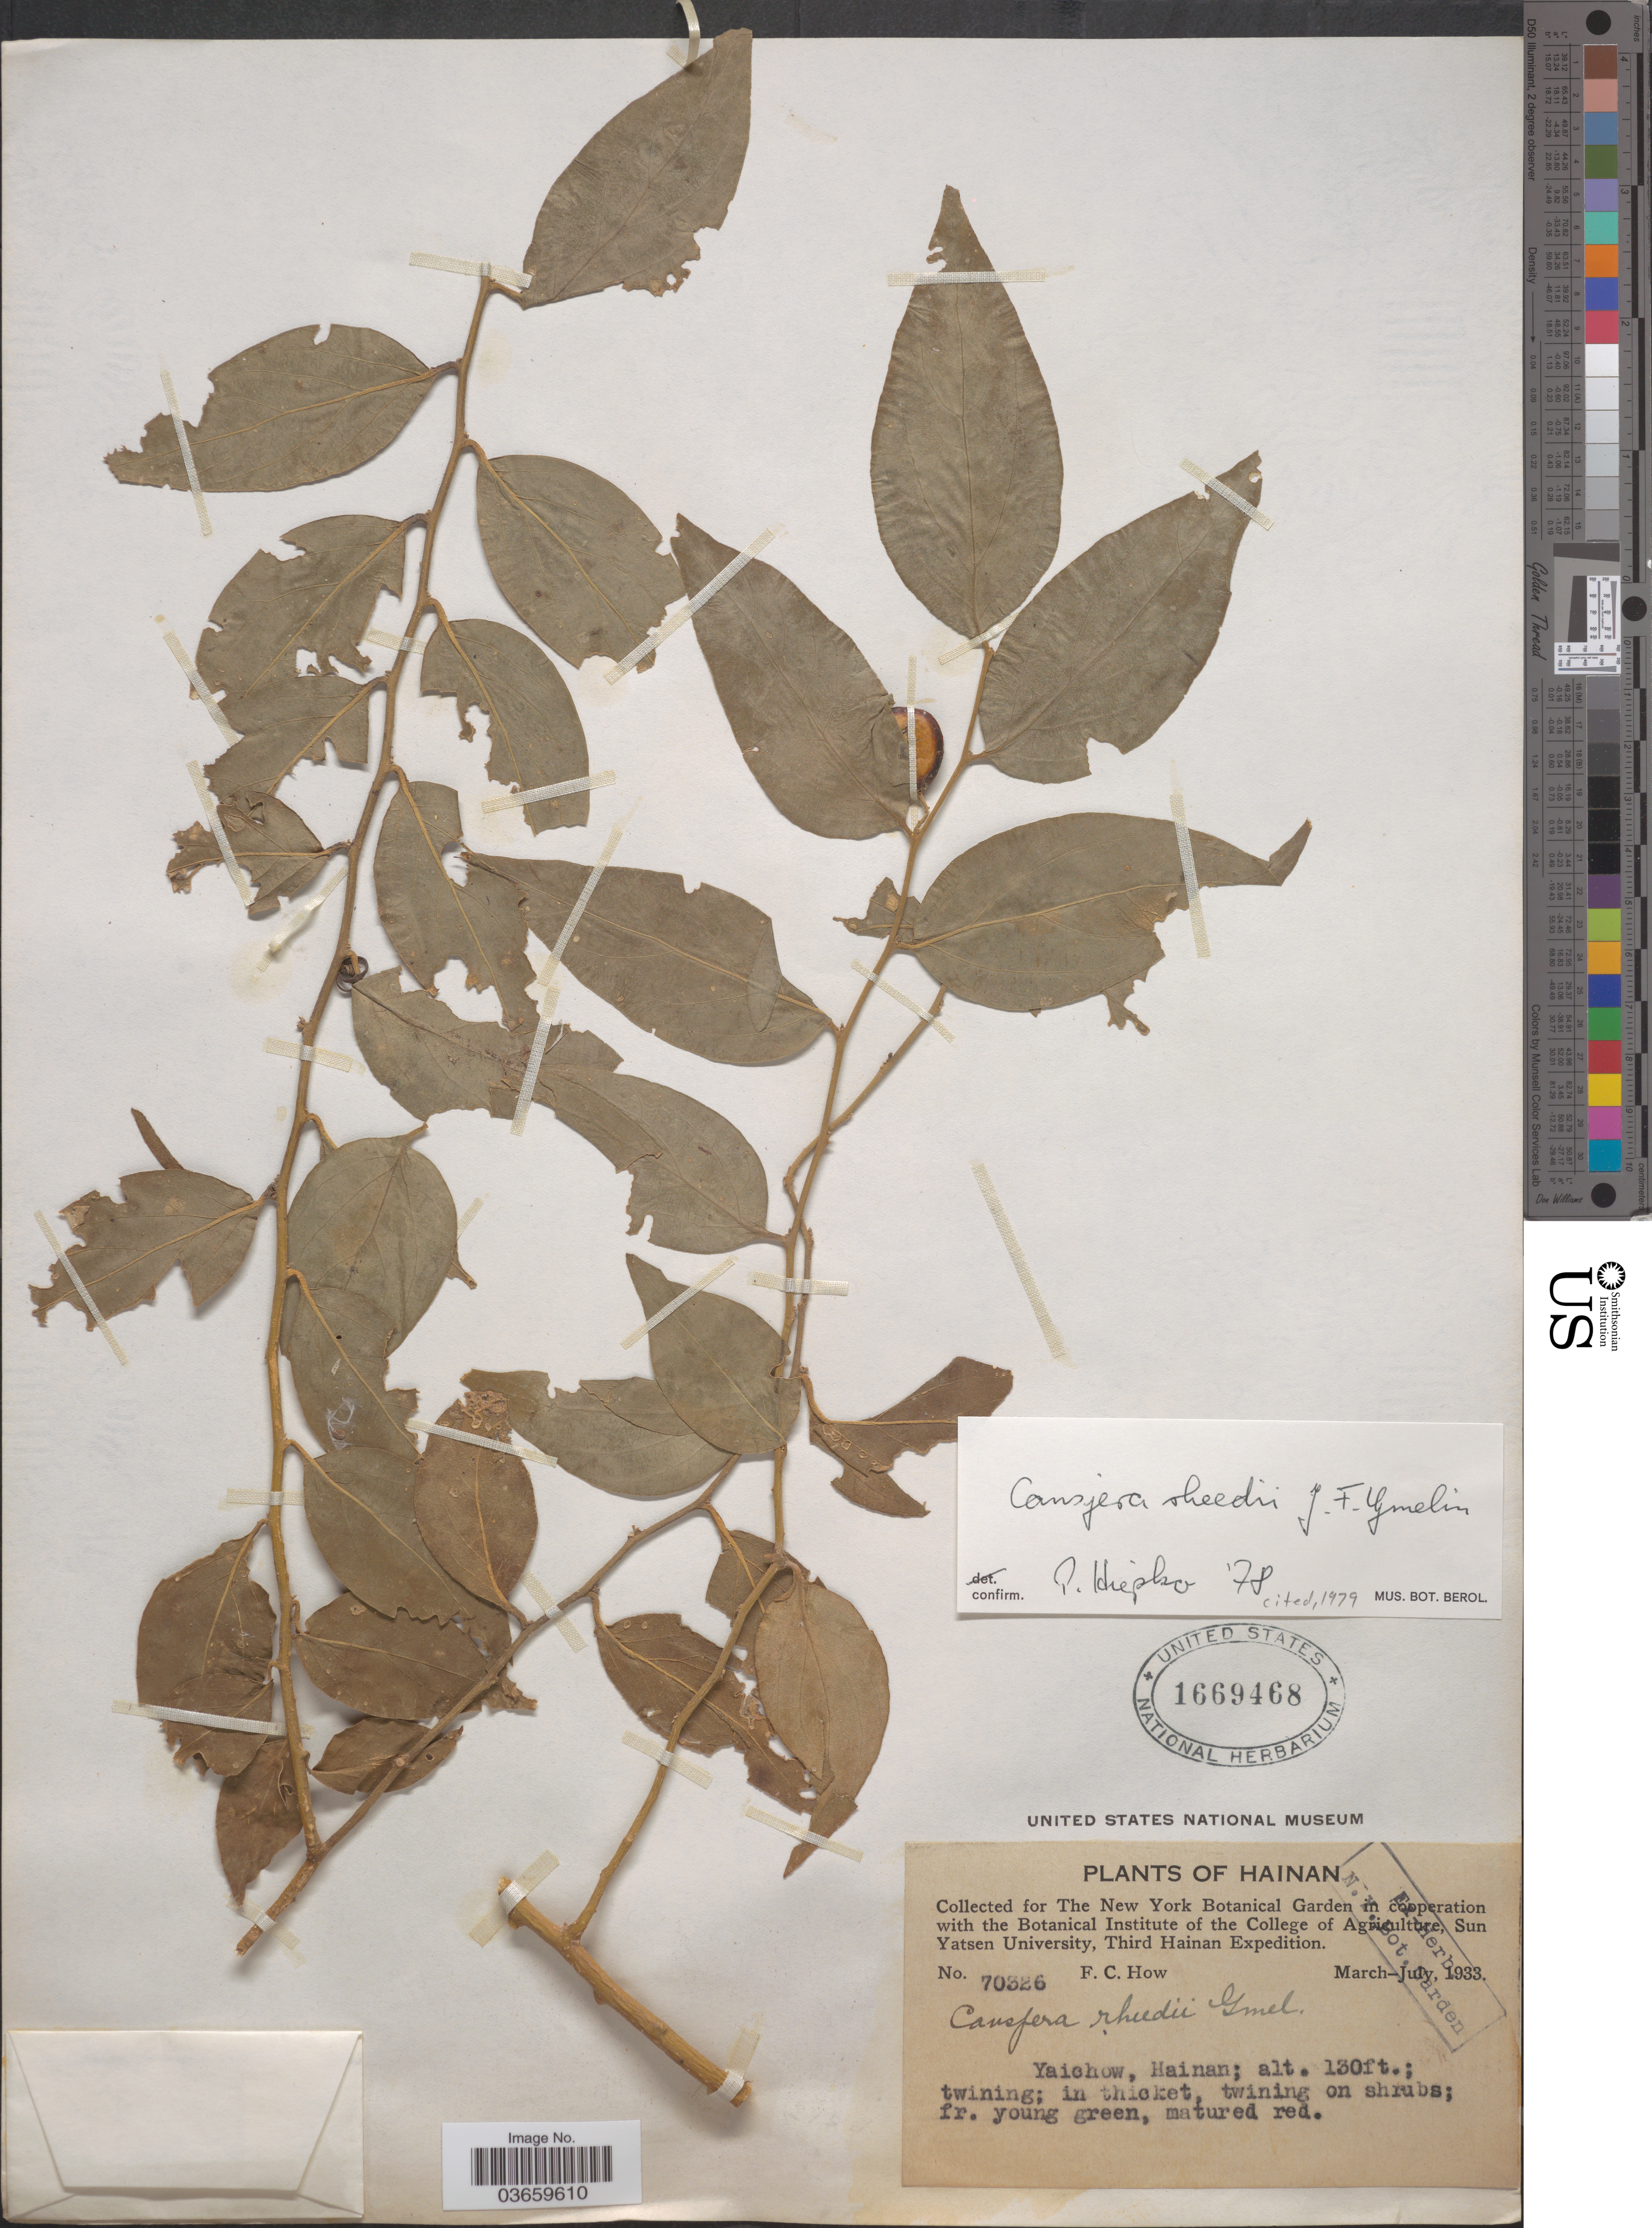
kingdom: Plantae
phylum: Tracheophyta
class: Magnoliopsida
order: Santalales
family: Opiliaceae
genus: Cansjera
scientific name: Cansjera rheedii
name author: J.F. Gmel.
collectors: F. C. How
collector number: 70326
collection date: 1933-03/1933-07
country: China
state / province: Hainan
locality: Yaichow.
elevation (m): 40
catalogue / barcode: US 1669468